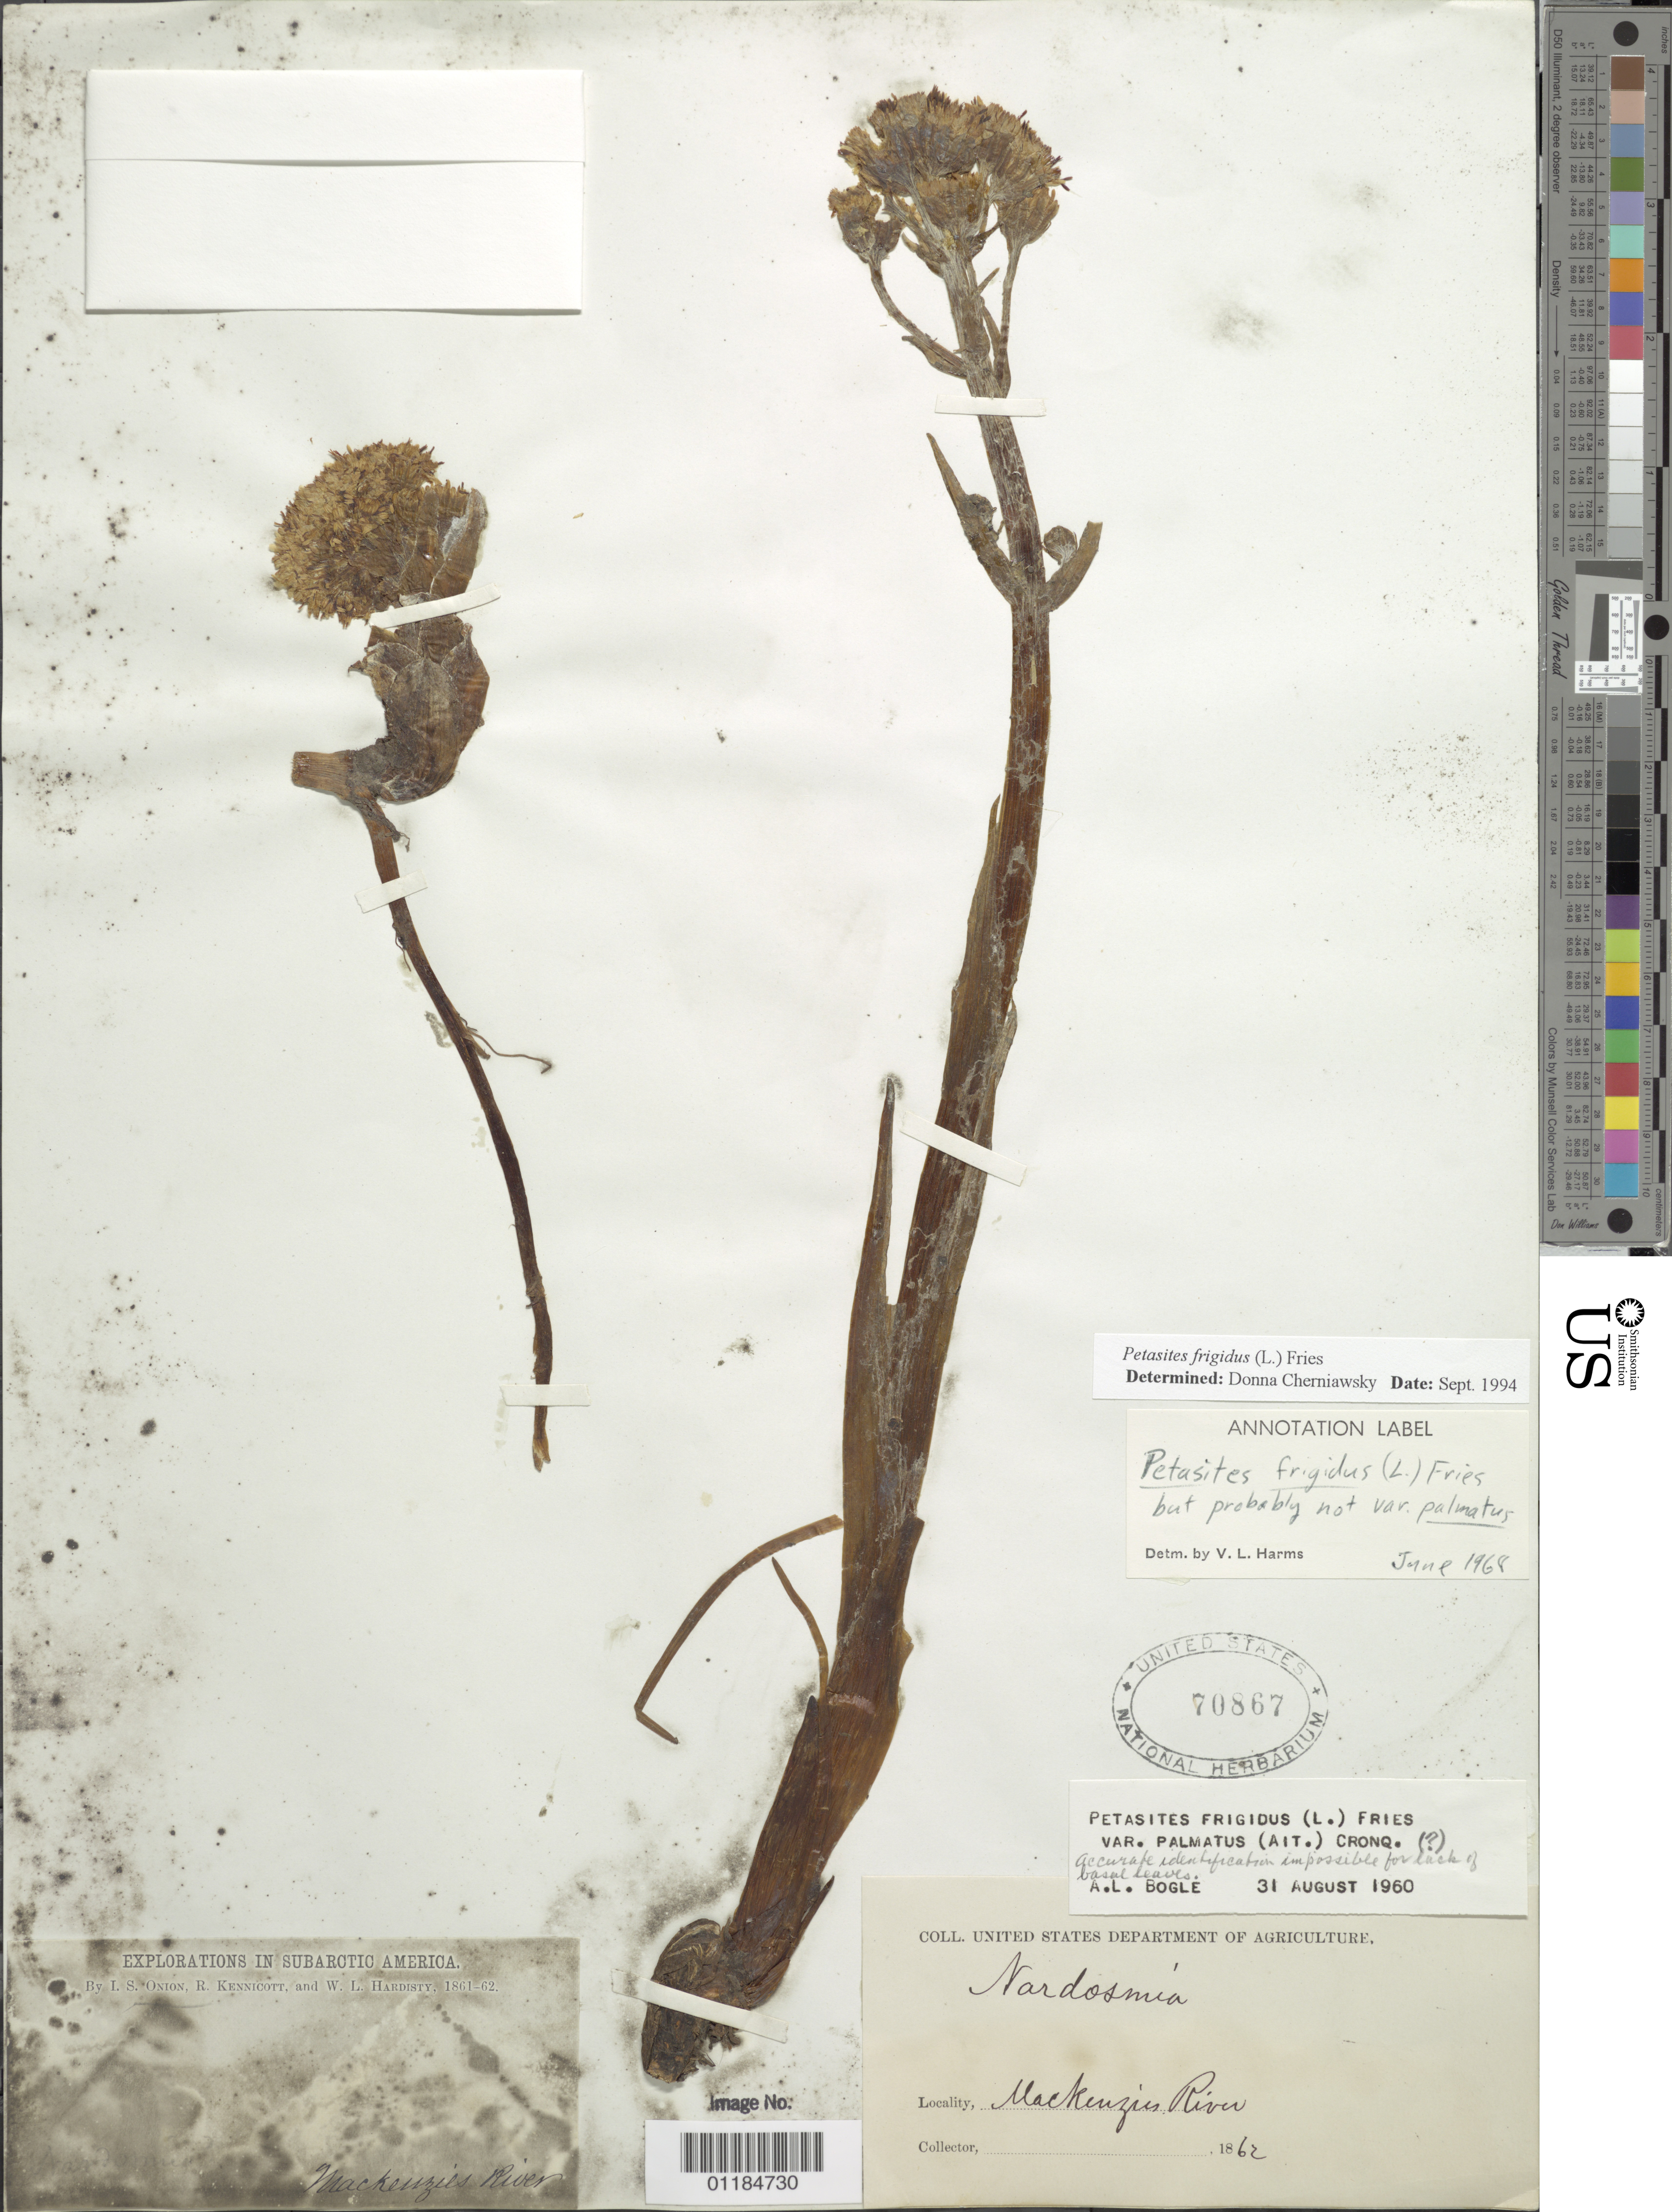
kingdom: Plantae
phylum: Tracheophyta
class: Magnoliopsida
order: Asterales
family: Asteraceae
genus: Petasites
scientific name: Petasites frigidus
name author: (L.) Fr.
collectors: I. Onion, R. Kennicott & W. Hardisty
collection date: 1861/1862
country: Canada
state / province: Northwest Territories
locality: Mackenzie River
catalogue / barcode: US 70867